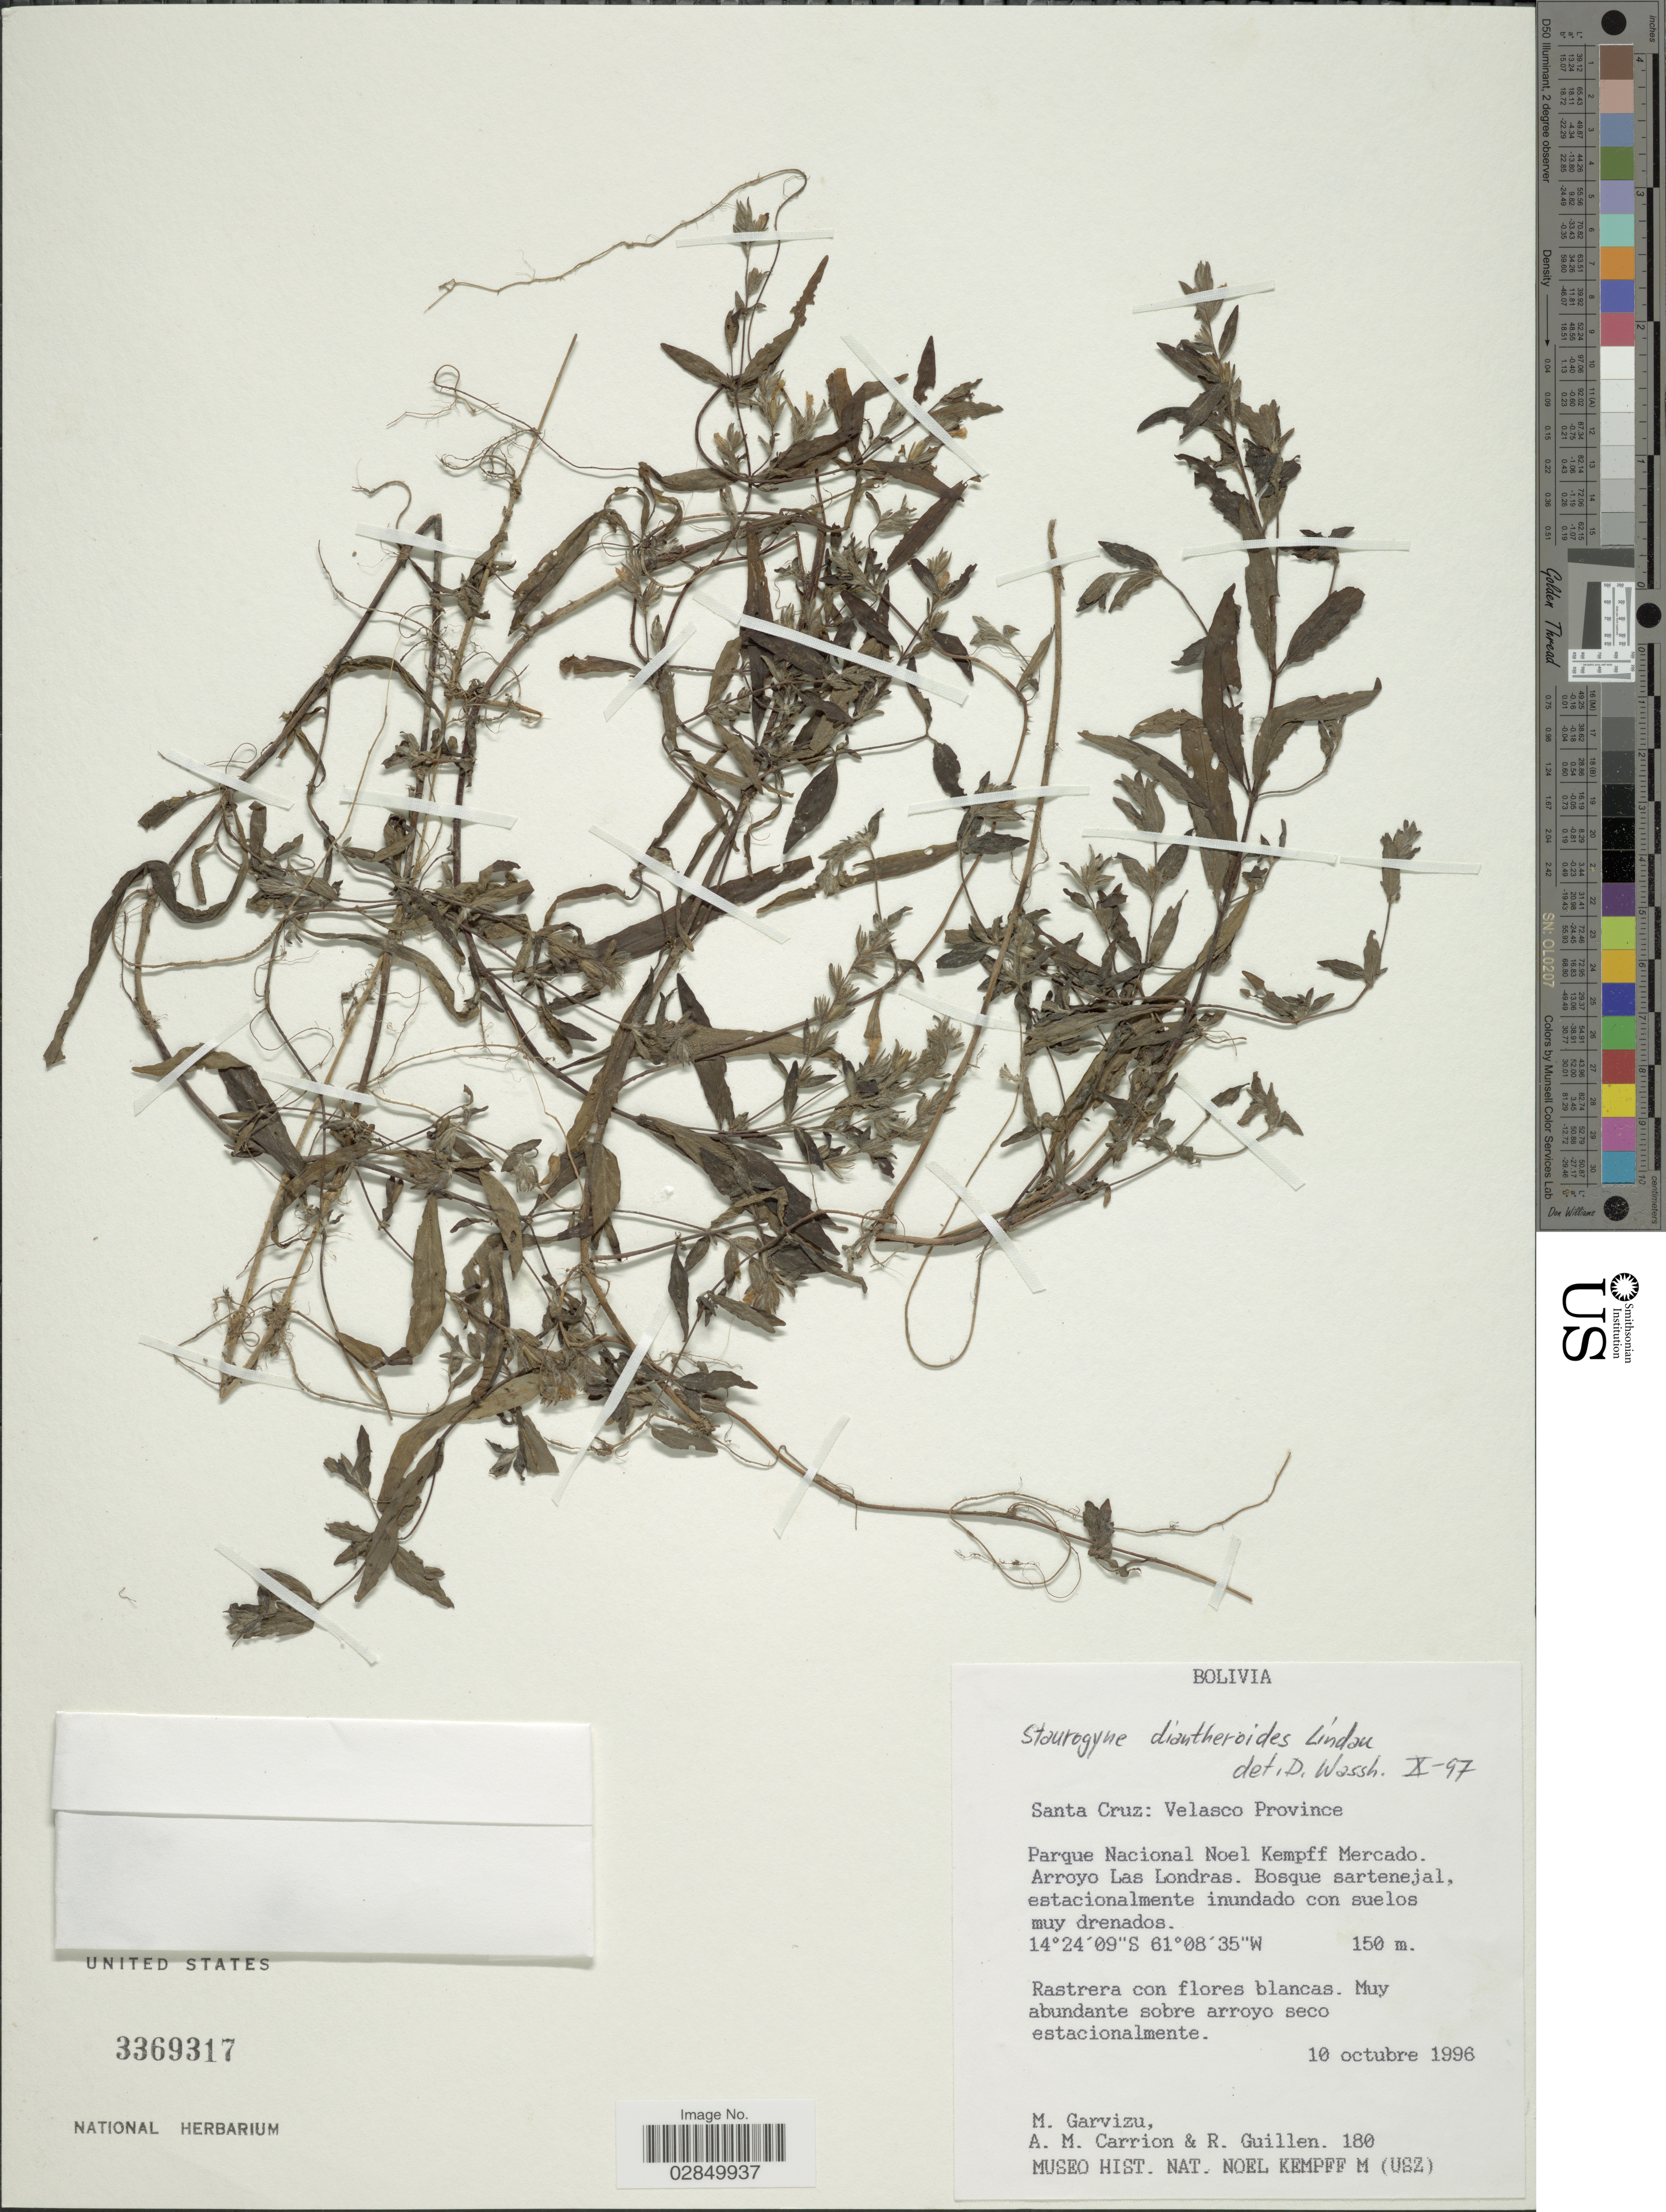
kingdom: Plantae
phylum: Tracheophyta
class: Magnoliopsida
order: Lamiales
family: Acanthaceae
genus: Staurogyne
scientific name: Staurogyne diantheroides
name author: Lindau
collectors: M. Garvizu, A. Carrión & R. Guillen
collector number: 180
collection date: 1996-10-10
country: Bolivia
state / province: Santa Cruz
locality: Velasco Province. Parque Nacional Noel Kempff Mercado. Arroyo Las Londras.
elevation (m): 150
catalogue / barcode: US 3369317